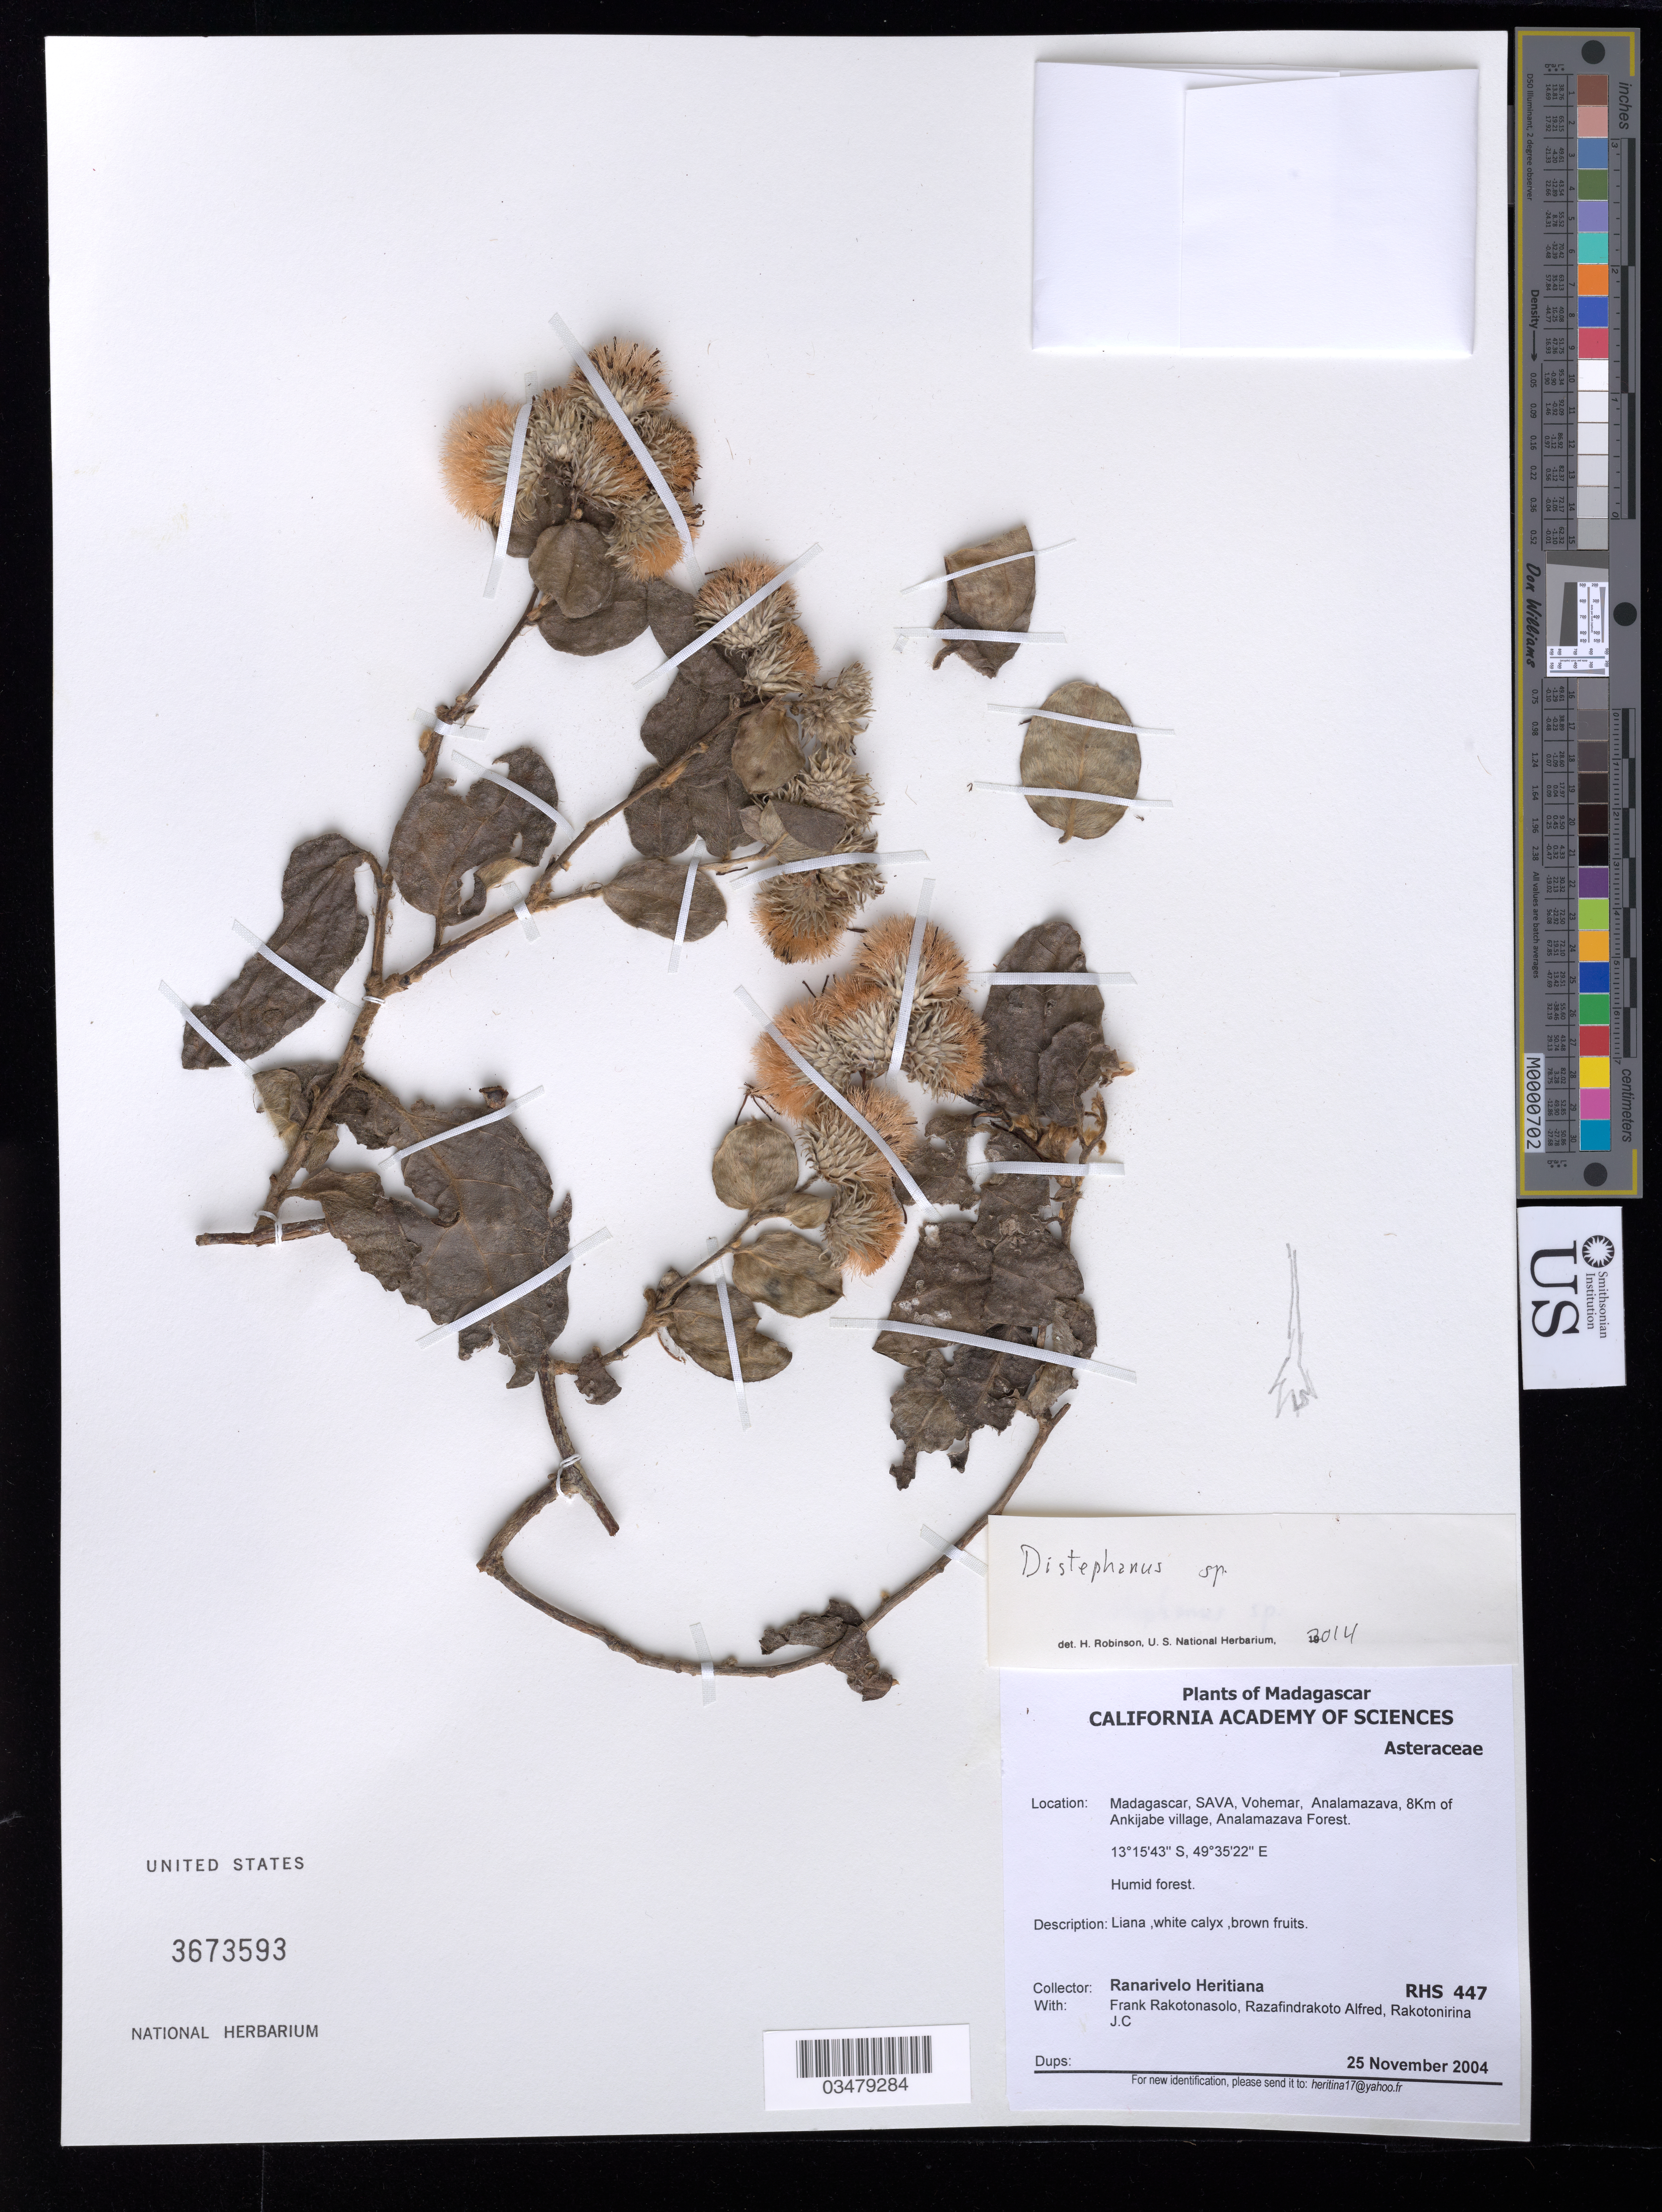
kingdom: Plantae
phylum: Tracheophyta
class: Magnoliopsida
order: Asterales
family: Asteraceae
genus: Distephanus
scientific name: Distephanus sp.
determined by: Robinson, Harold E., (US)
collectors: R. Heritiana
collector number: RHS 447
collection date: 2004-11-25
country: Madagascar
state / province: Sava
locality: Vohemar, Analamazava, 8 km of Ankijabe village, Analamazava Forest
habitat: Humid forest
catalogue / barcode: US 3673593